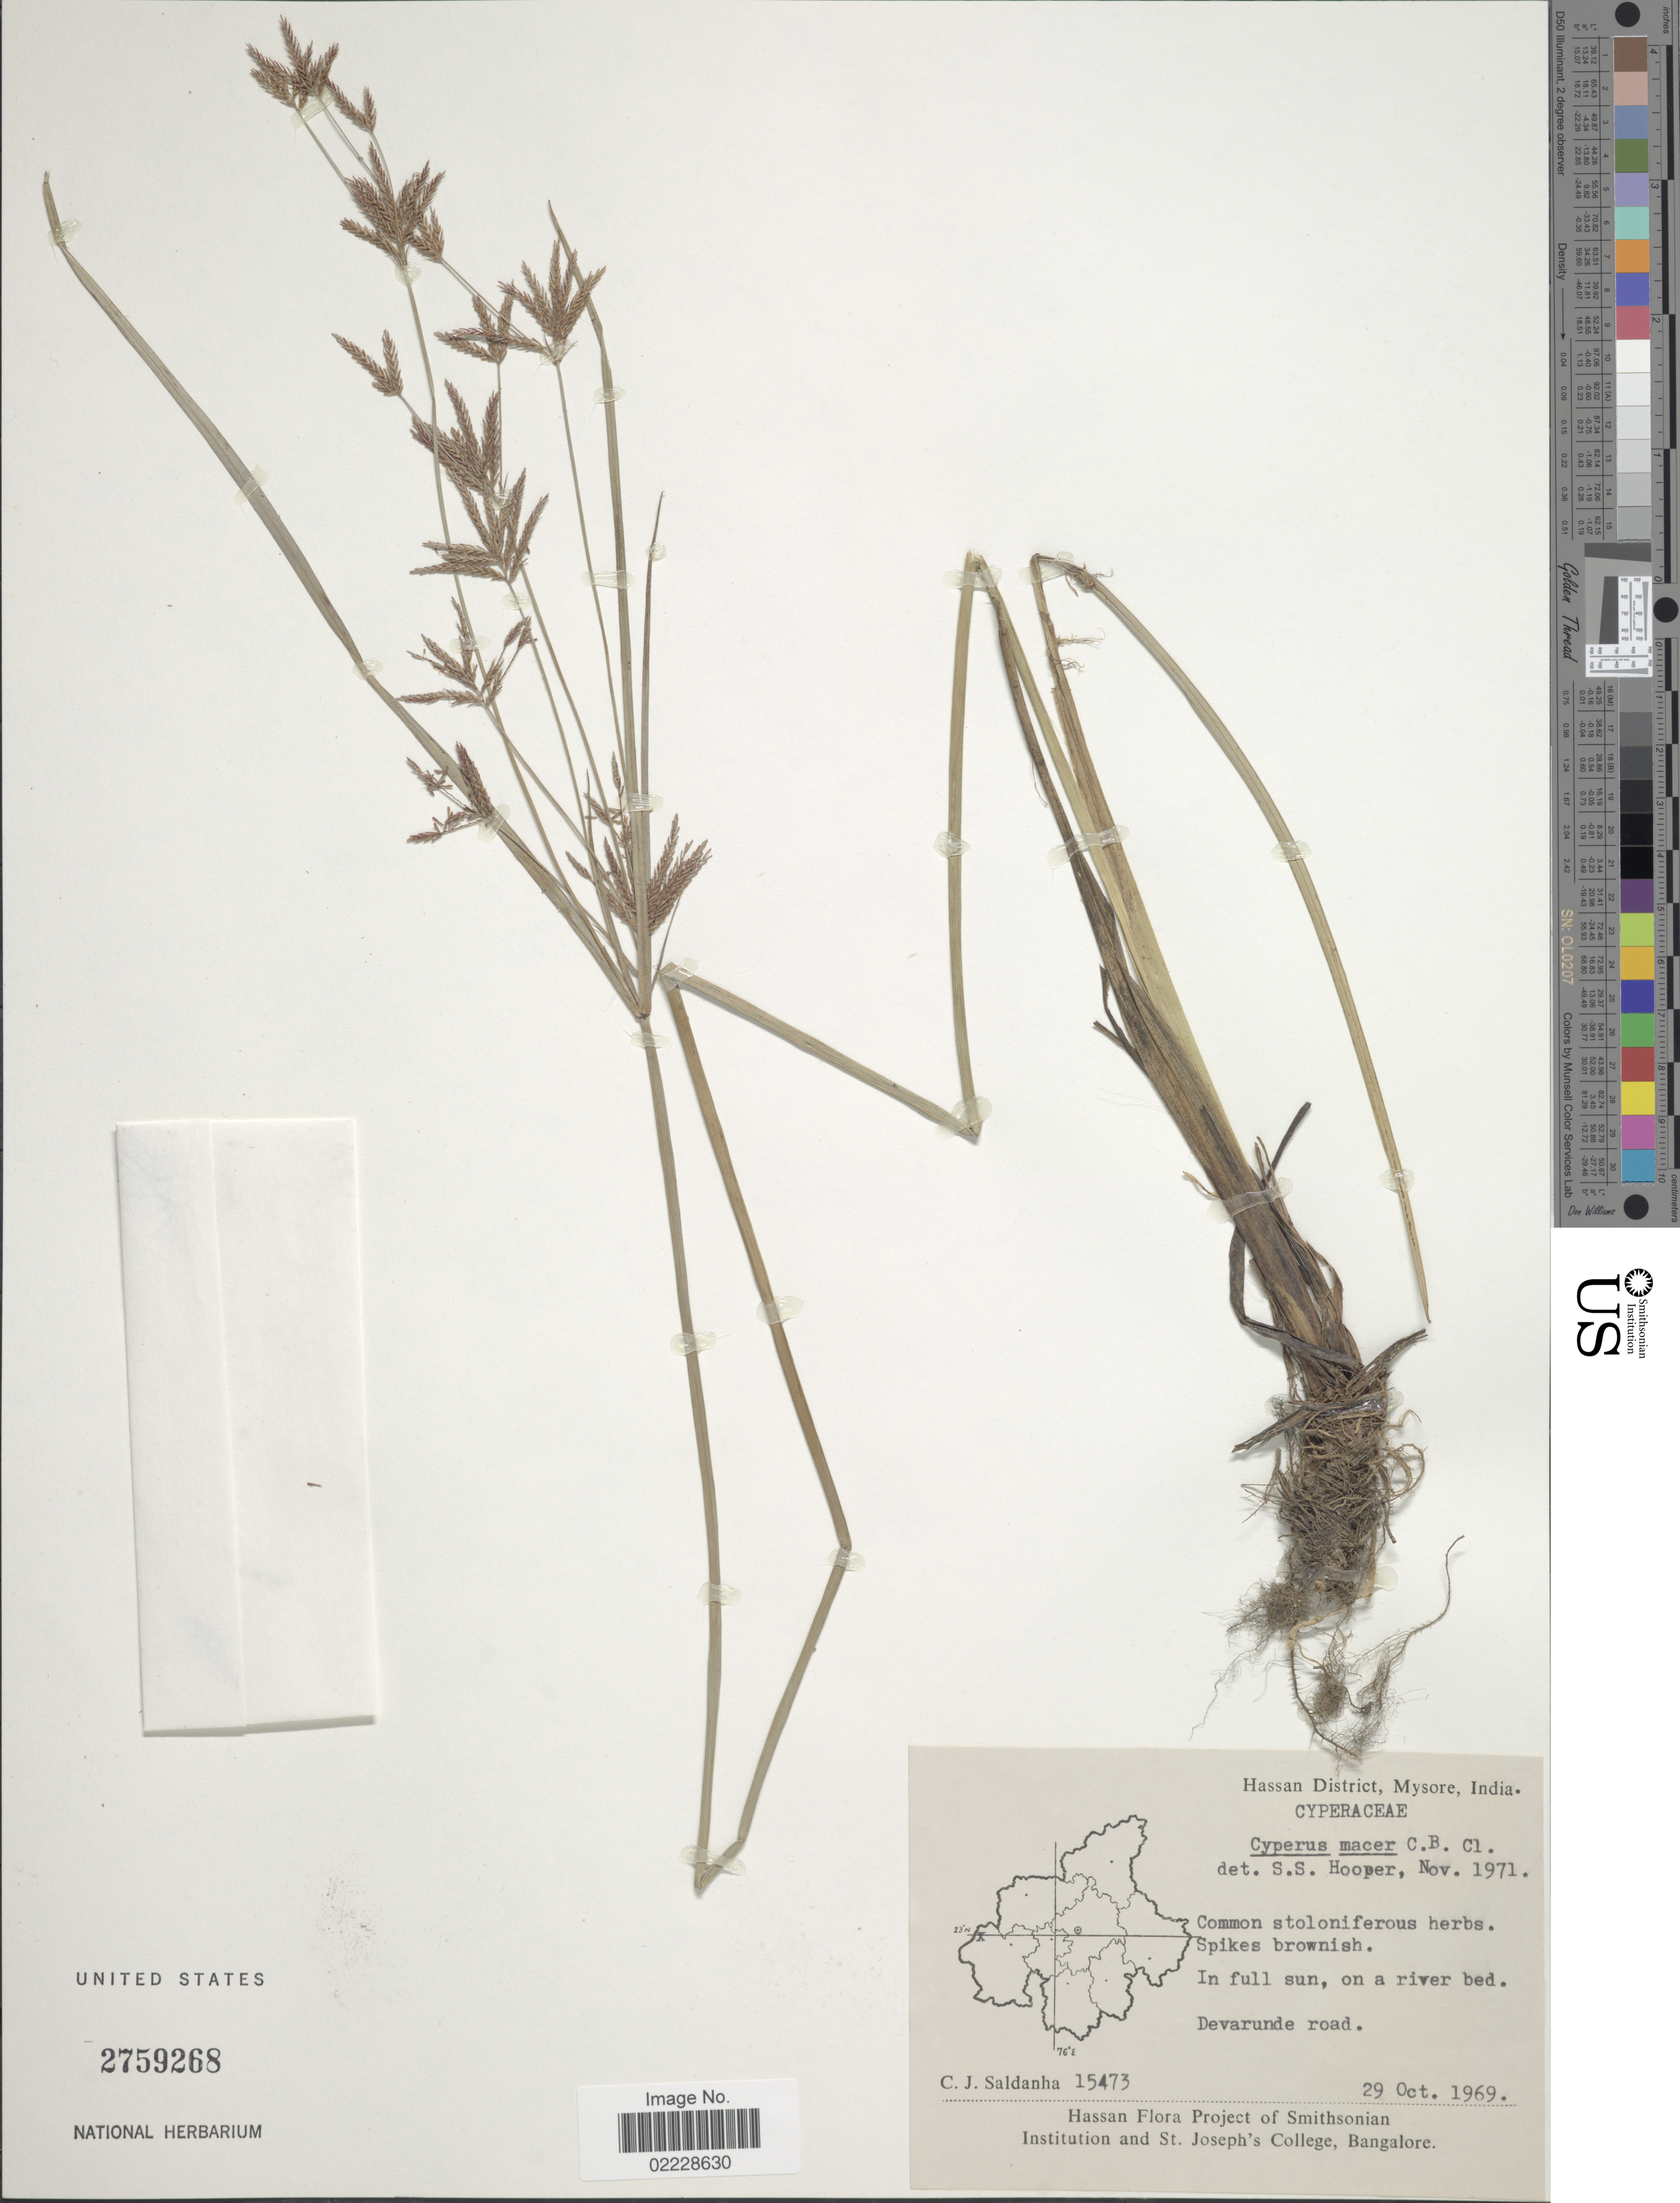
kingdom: Plantae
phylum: Tracheophyta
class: Liliopsida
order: Poales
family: Cyperaceae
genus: Cyperus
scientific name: Cyperus macer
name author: C.B. Clarke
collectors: C. J. Saldanha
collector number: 15473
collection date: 1969-10-29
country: India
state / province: Karnataka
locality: Hassan District, Mysore, India. Devarunde road. In full sun, on a river bed.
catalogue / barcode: US 2759268